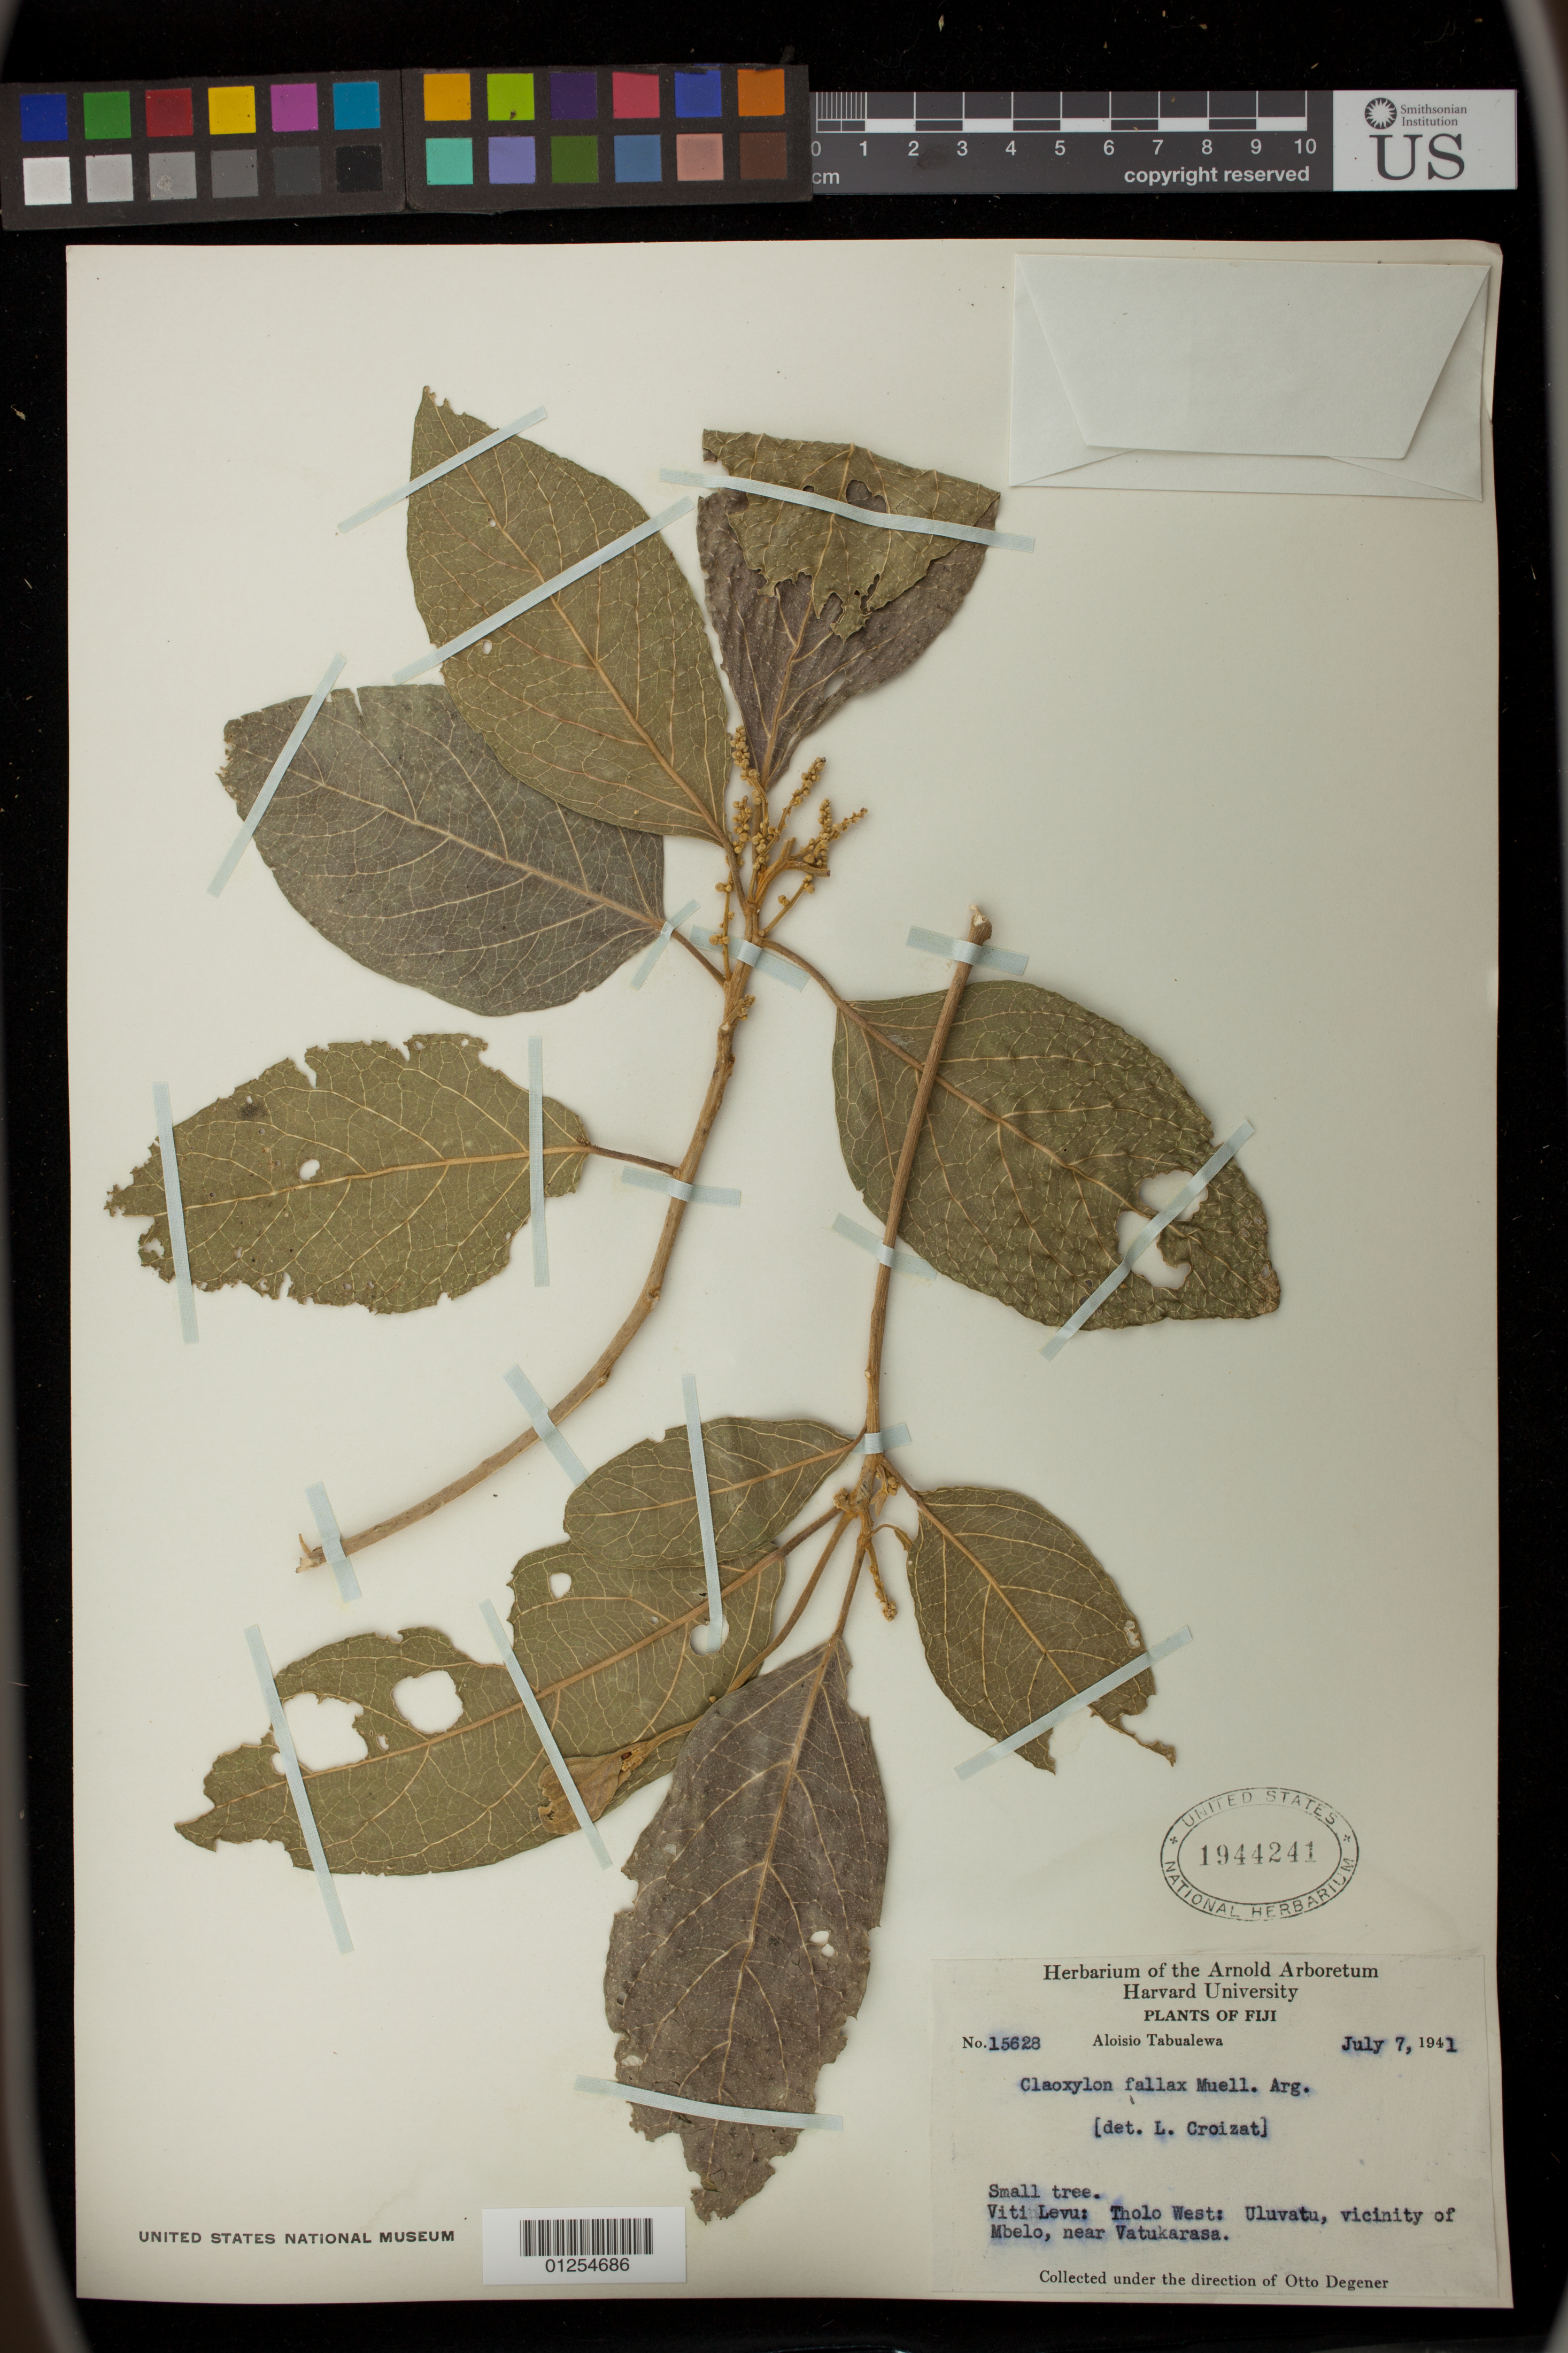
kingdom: Plantae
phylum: Tracheophyta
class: Magnoliopsida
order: Malpighiales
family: Euphorbiaceae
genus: Claoxylon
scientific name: Claoxylon fallax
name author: Müll. Arg.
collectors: O. Degener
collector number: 15628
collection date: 1941-07-07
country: Fiji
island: Viti Levu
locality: Tholo West: Uluvatu, vicinity of Mbelo, near Vatukarasa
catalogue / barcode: US 1944241